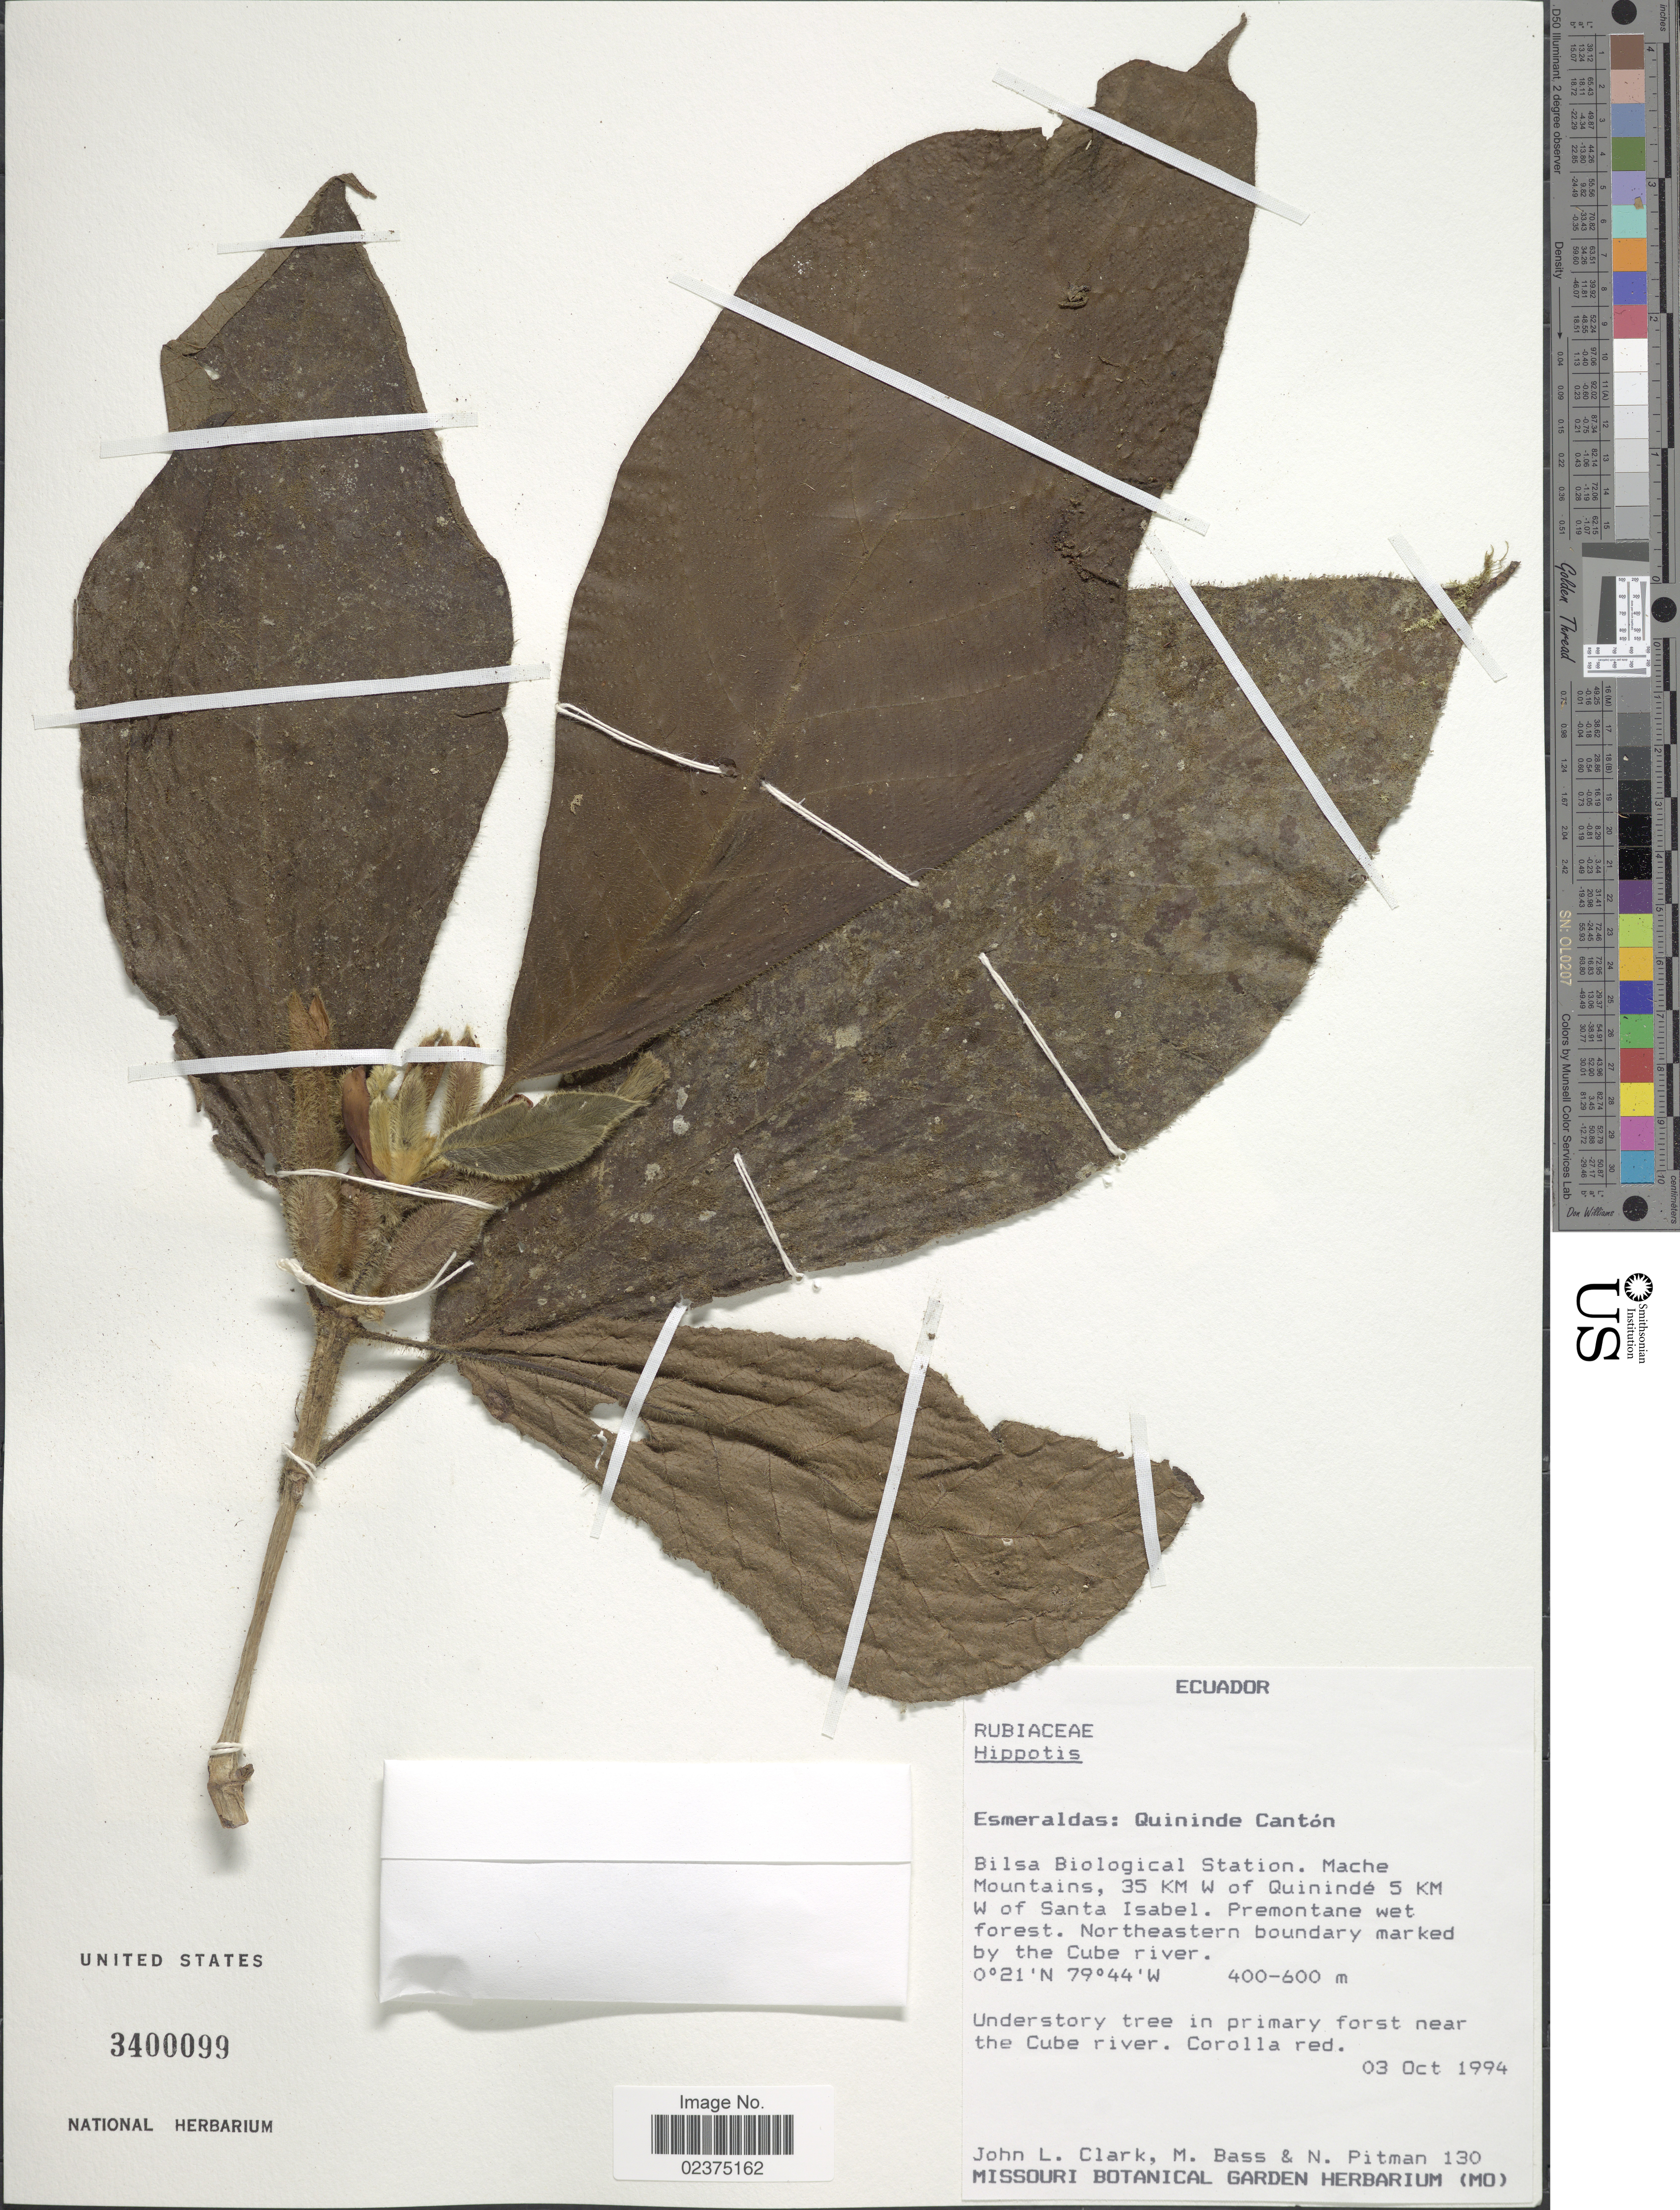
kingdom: Plantae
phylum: Tracheophyta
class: Magnoliopsida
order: Gentianales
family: Rubiaceae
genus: Hippotis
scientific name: Hippotis sp.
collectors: J. L. Clark, M. Bass & N. Pitman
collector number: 130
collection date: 1994-10-03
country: Ecuador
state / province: Esmeraldas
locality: Quininde Cantón, Bilsa Biological Station. Mache Mountains, 35 KM W of Santa Quinindé 5 KM W of Santa Isabel. Premontane wet forest. Northeastern boundary marked by the Cube river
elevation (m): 400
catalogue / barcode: US 3400099